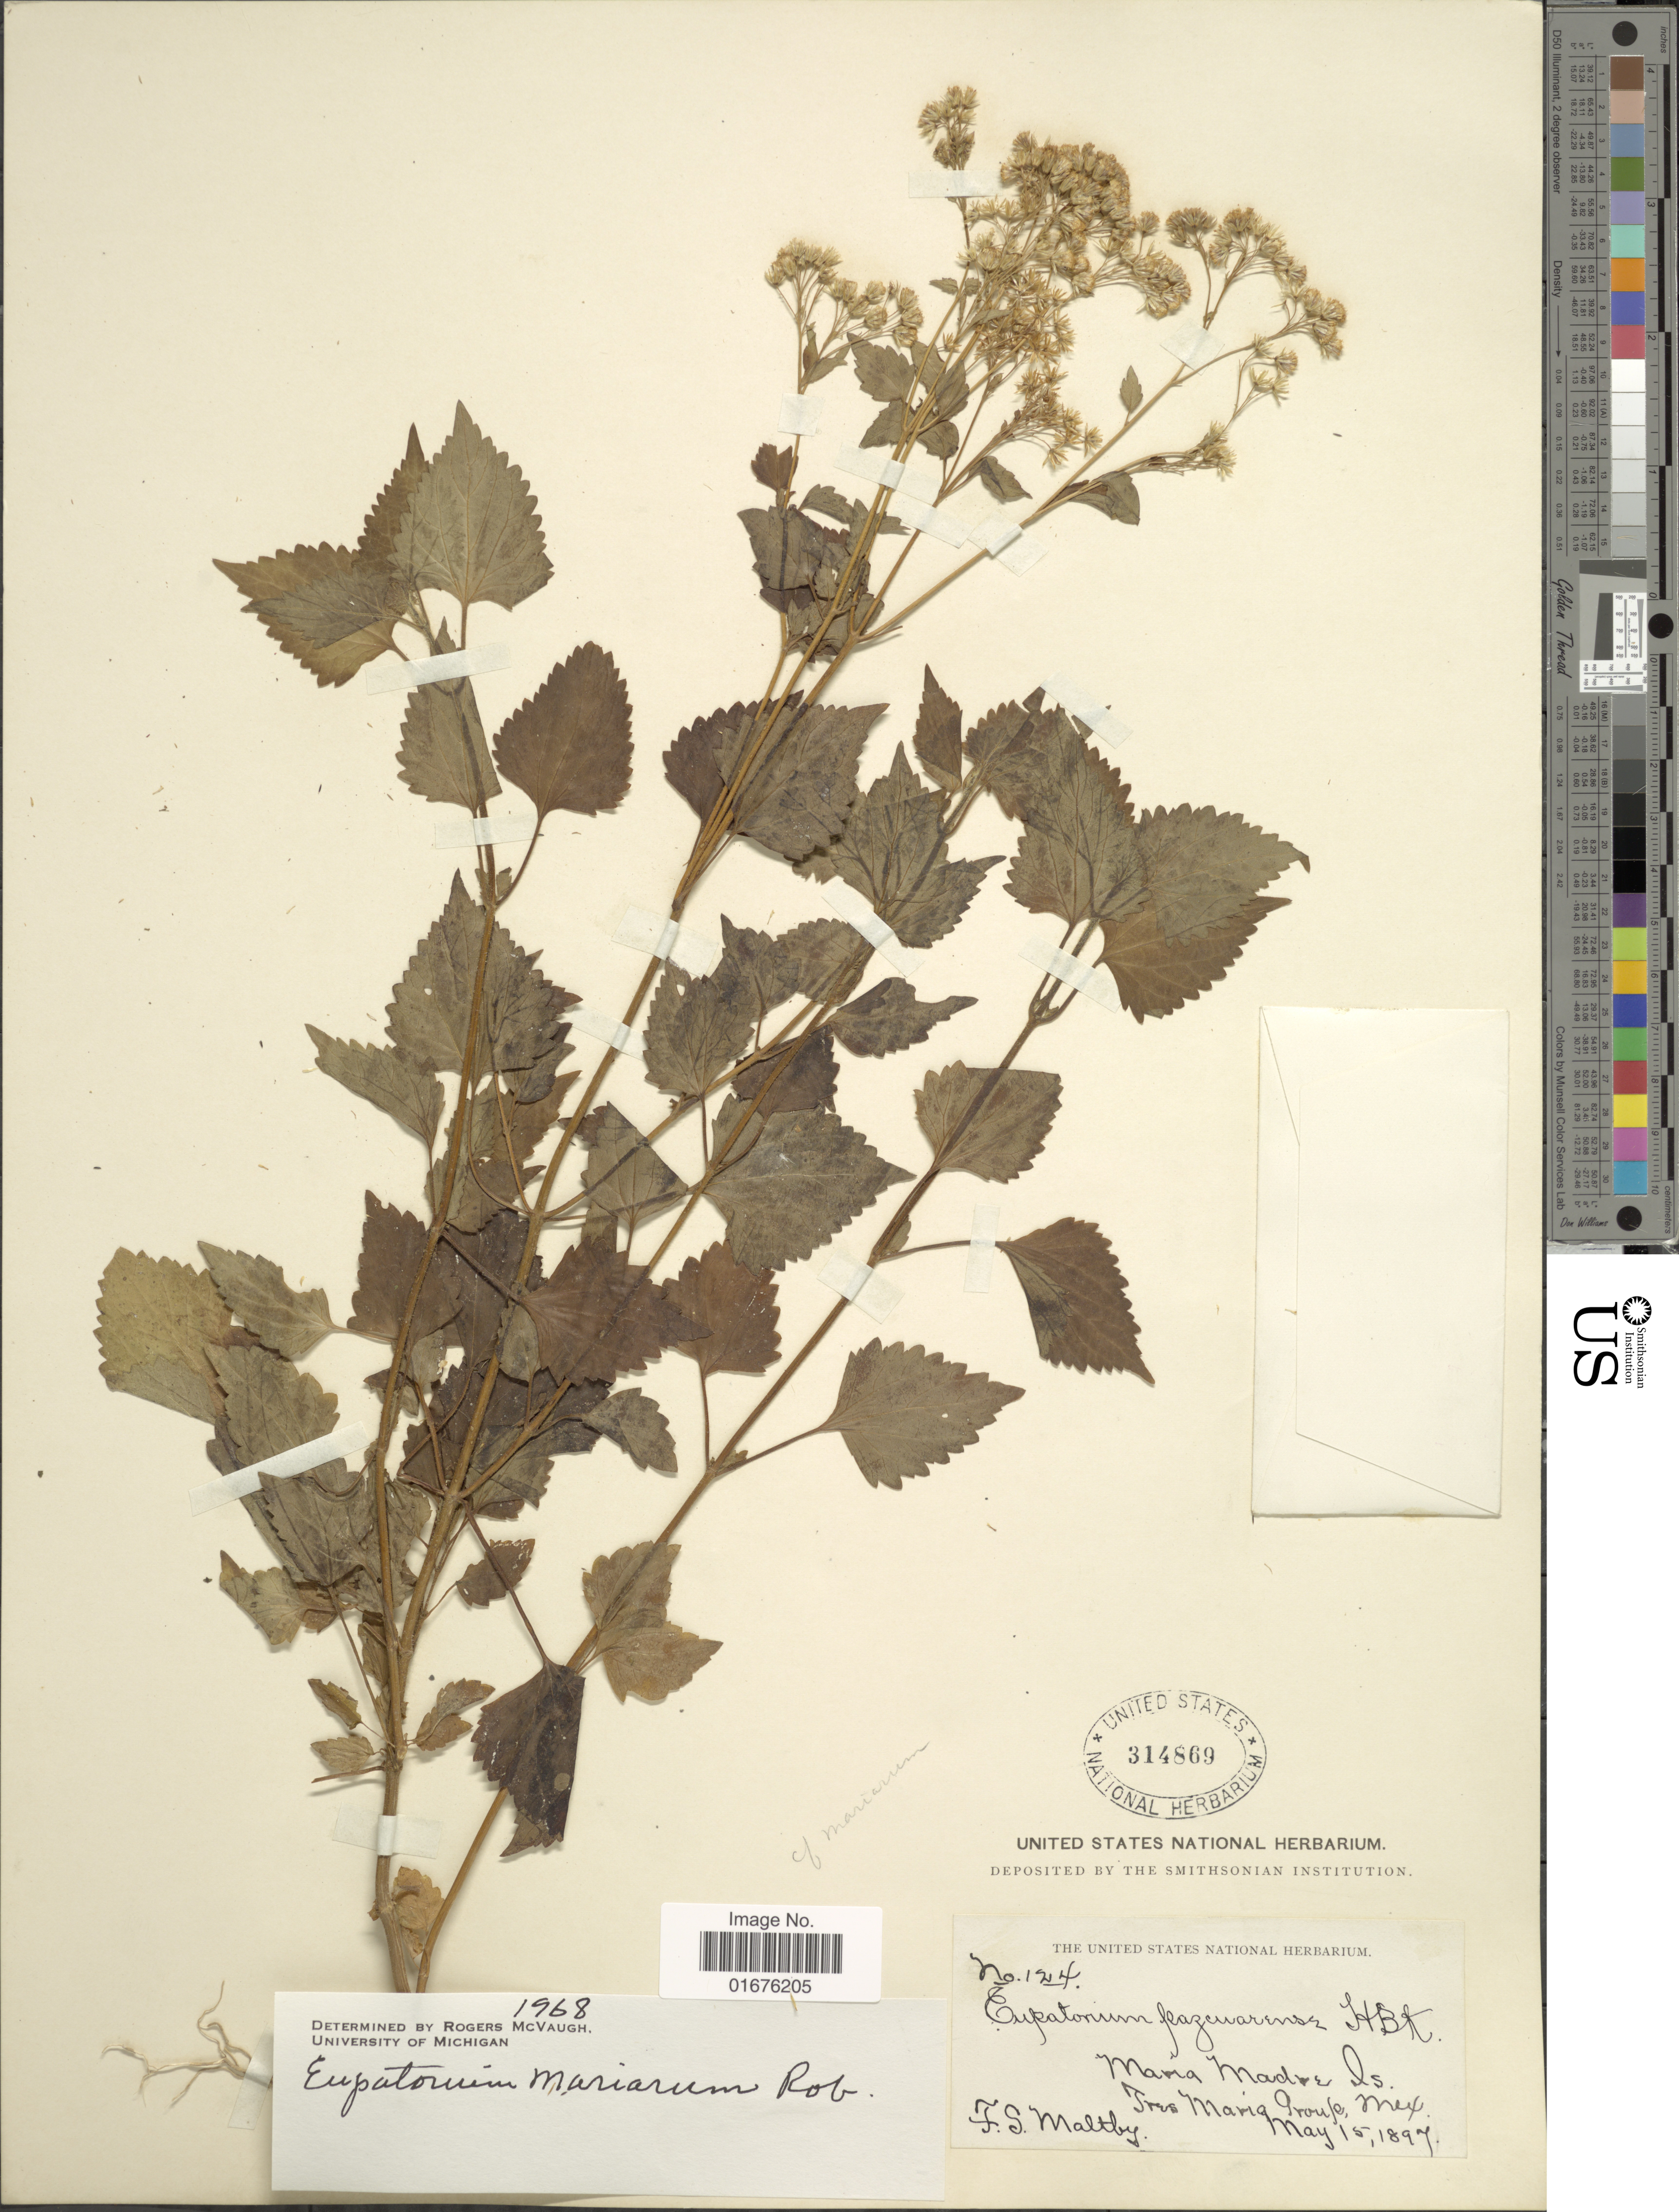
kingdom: Plantae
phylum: Tracheophyta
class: Magnoliopsida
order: Asterales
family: Asteraceae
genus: Ageratina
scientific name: Ageratina mariarum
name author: (B.L. Rob.) R.M. King & H. Rob.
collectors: F. S. Maltby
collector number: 124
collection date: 1897-05-15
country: Mexico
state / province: Nayarit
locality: Maria Madre Is., Tres Maria Group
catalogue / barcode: US 314869